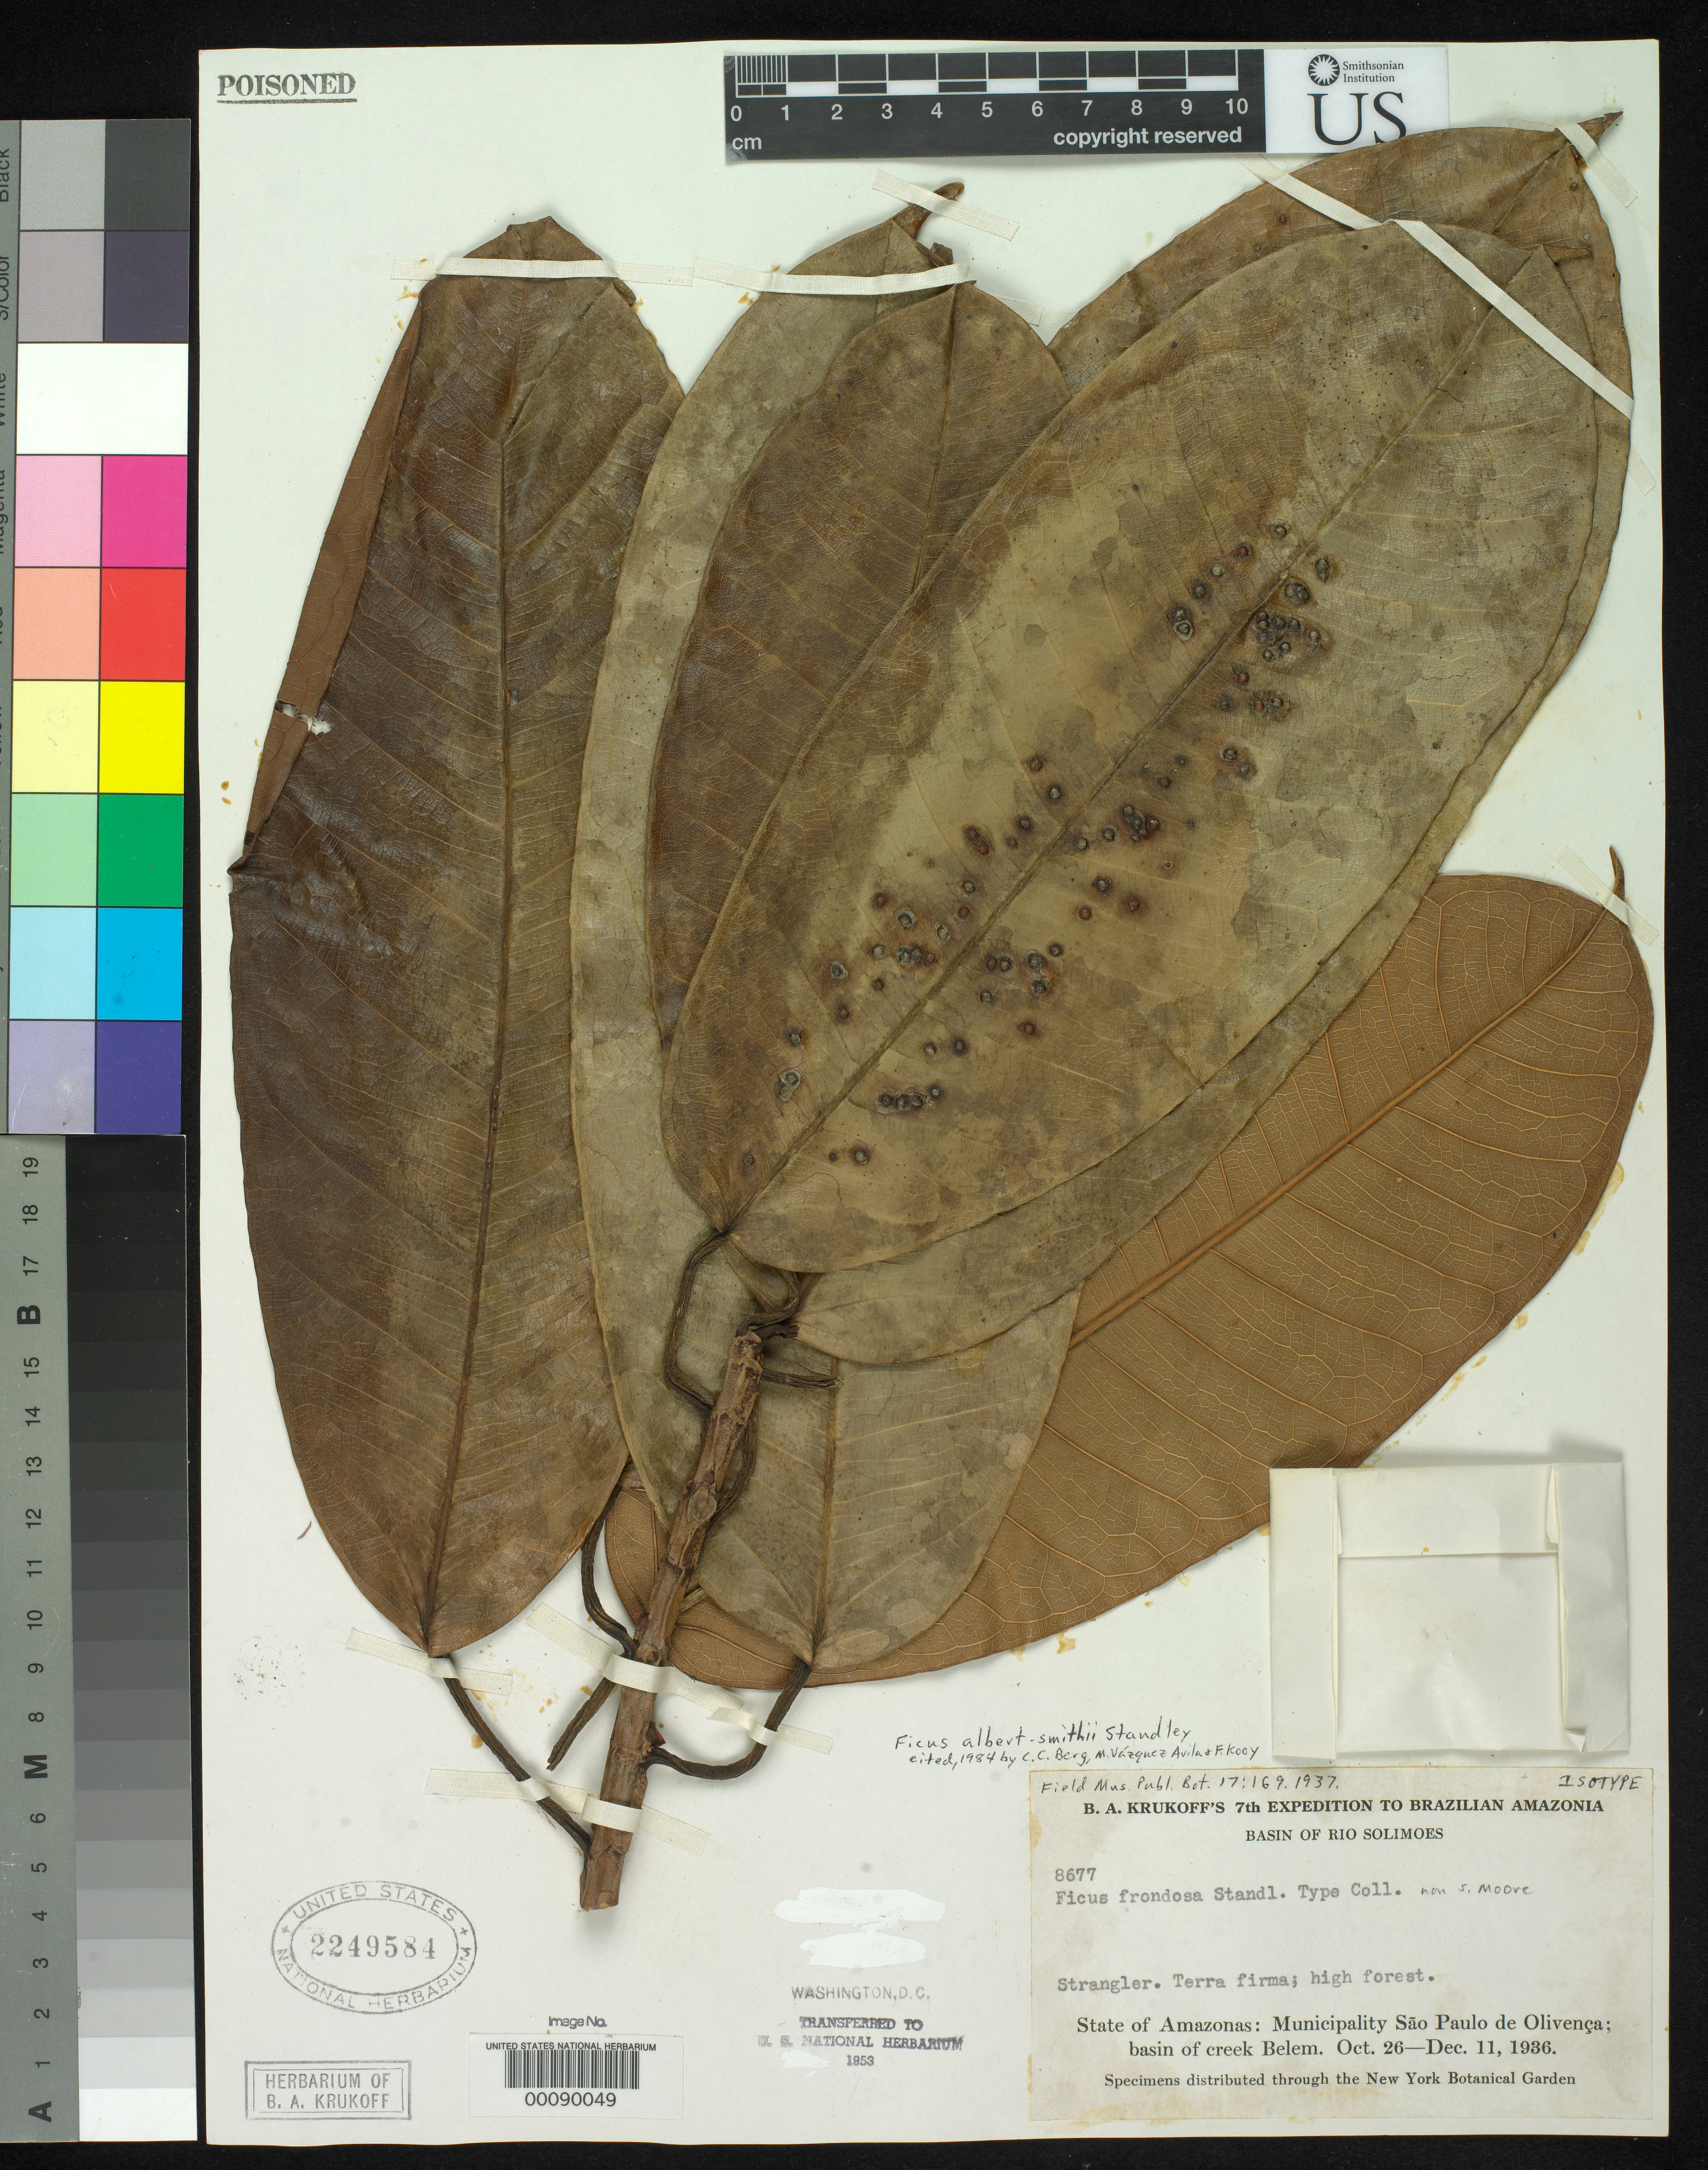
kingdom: Plantae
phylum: Tracheophyta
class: Magnoliopsida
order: Rosales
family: Moraceae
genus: Ficus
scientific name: Ficus frondosa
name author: Standl.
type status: Isotype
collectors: B. A. Krukoff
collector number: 8677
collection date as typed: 26 Oct 1936 to 11 Dec 1936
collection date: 1936-10-26/1936-12-11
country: Brazil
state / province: Amazonas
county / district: São Paulo de Olivença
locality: Basin of Creek Belem.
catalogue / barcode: US 2249584